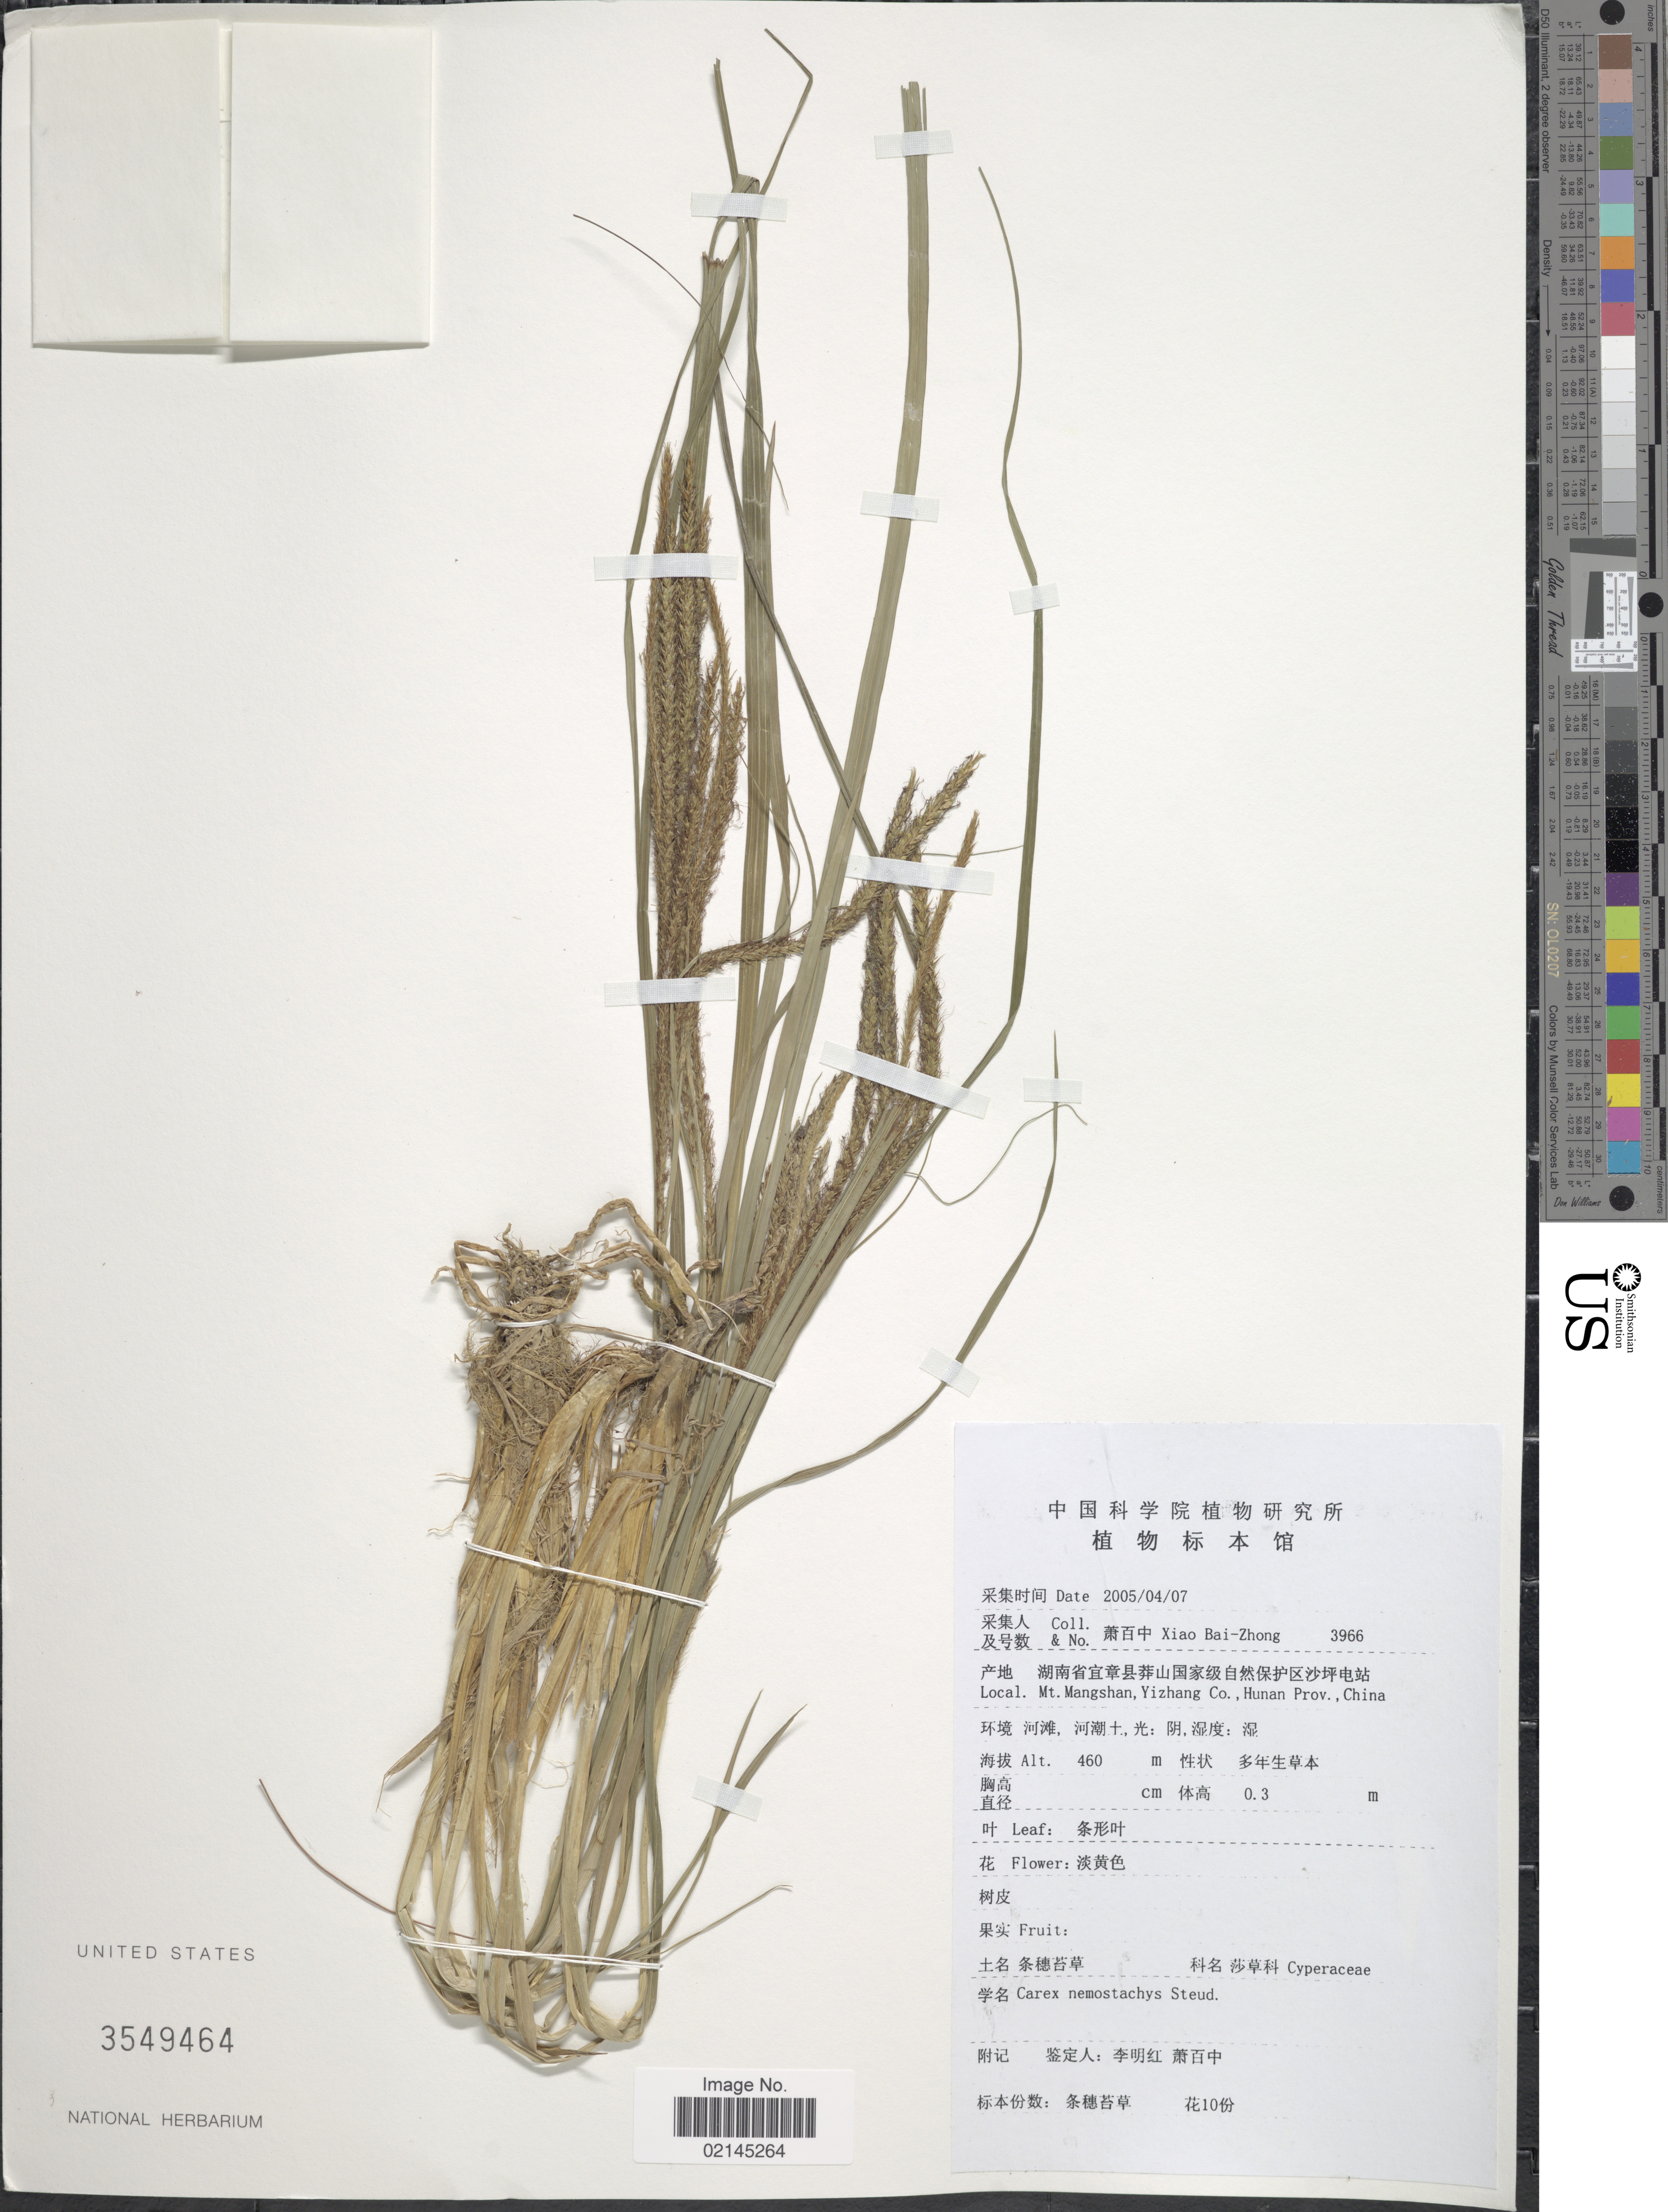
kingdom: Plantae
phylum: Tracheophyta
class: Liliopsida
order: Poales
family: Cyperaceae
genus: Carex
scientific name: Carex nemostachys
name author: Steud.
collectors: B. Z. Xiao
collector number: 3966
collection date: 2005-04-07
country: China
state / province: Hunan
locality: Mt. Mangshan, Yizhang Co.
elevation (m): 460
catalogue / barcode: US 3549464